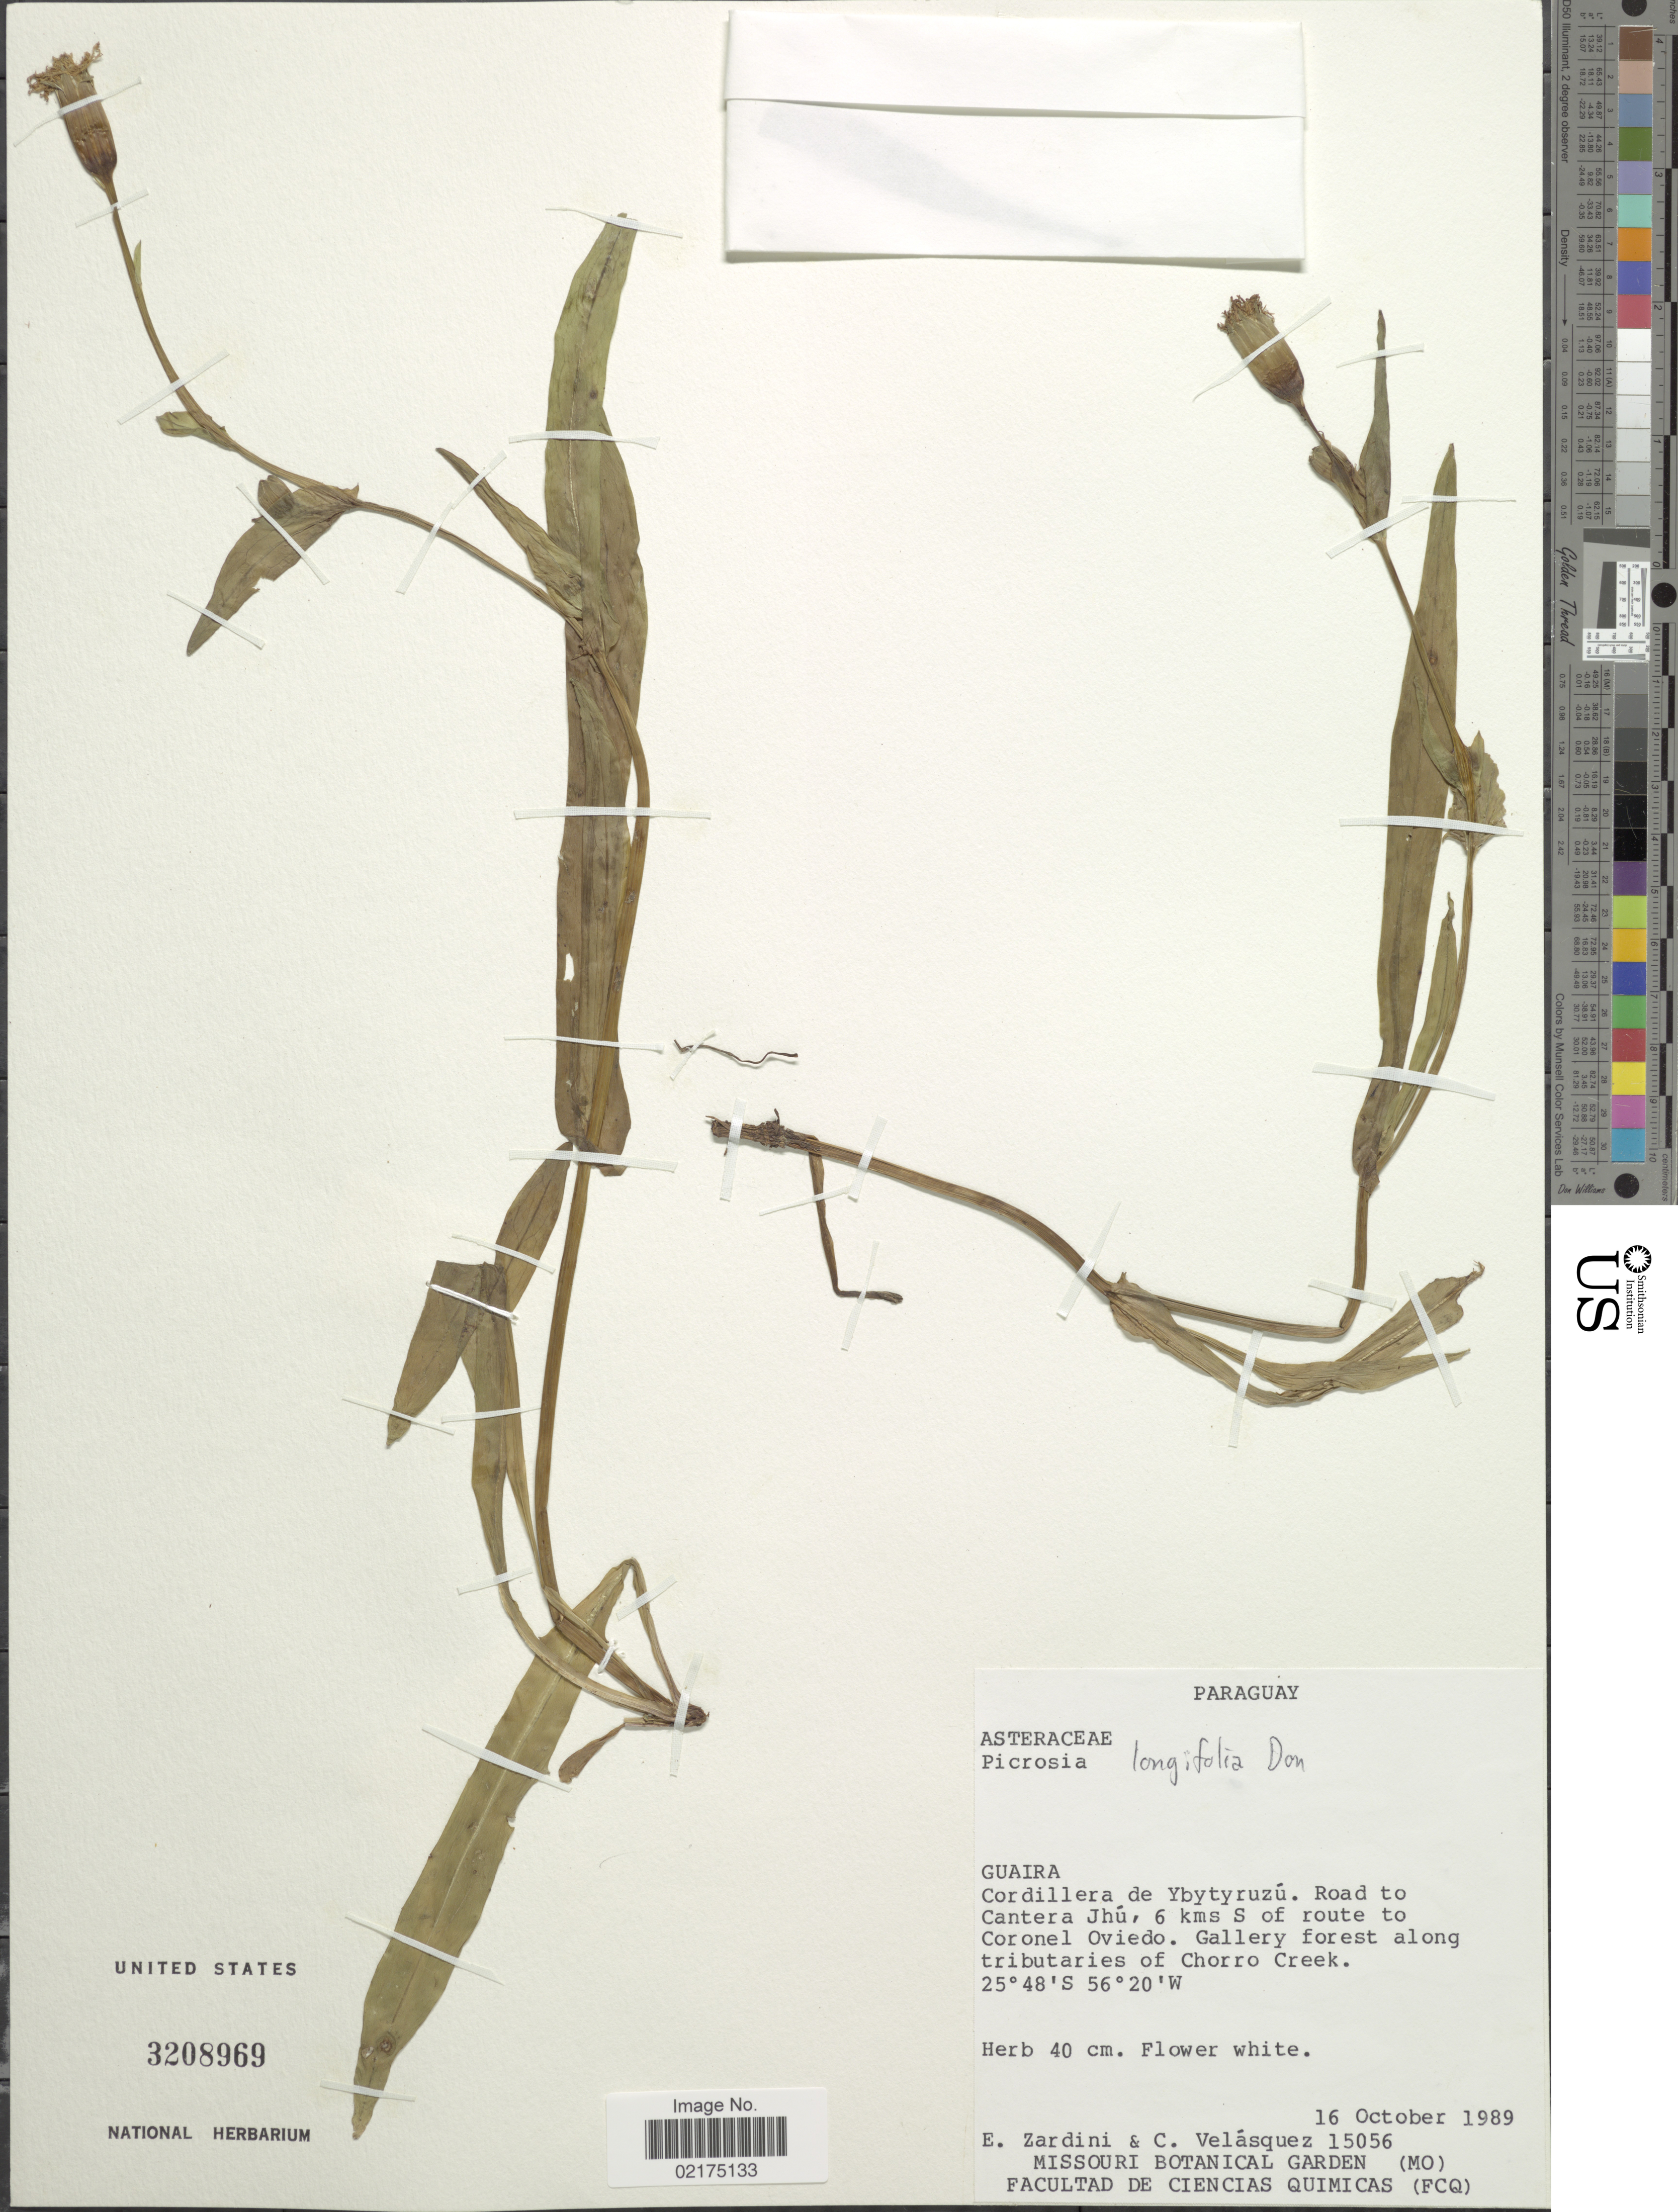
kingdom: Plantae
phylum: Tracheophyta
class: Magnoliopsida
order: Asterales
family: Asteraceae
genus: Picrosia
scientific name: Picrosia longifolia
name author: D. Don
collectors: E. M. Zardini & C. Velásquez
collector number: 15056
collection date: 1989-10-16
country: Paraguay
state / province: Guaira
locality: Cordillera de Ybytyruzu. Road to Cantera Jhu, 6 kms S of route to Coronel Oviedo. Gallery forest along tributaries of Chorro Creek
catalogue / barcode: US 3208969